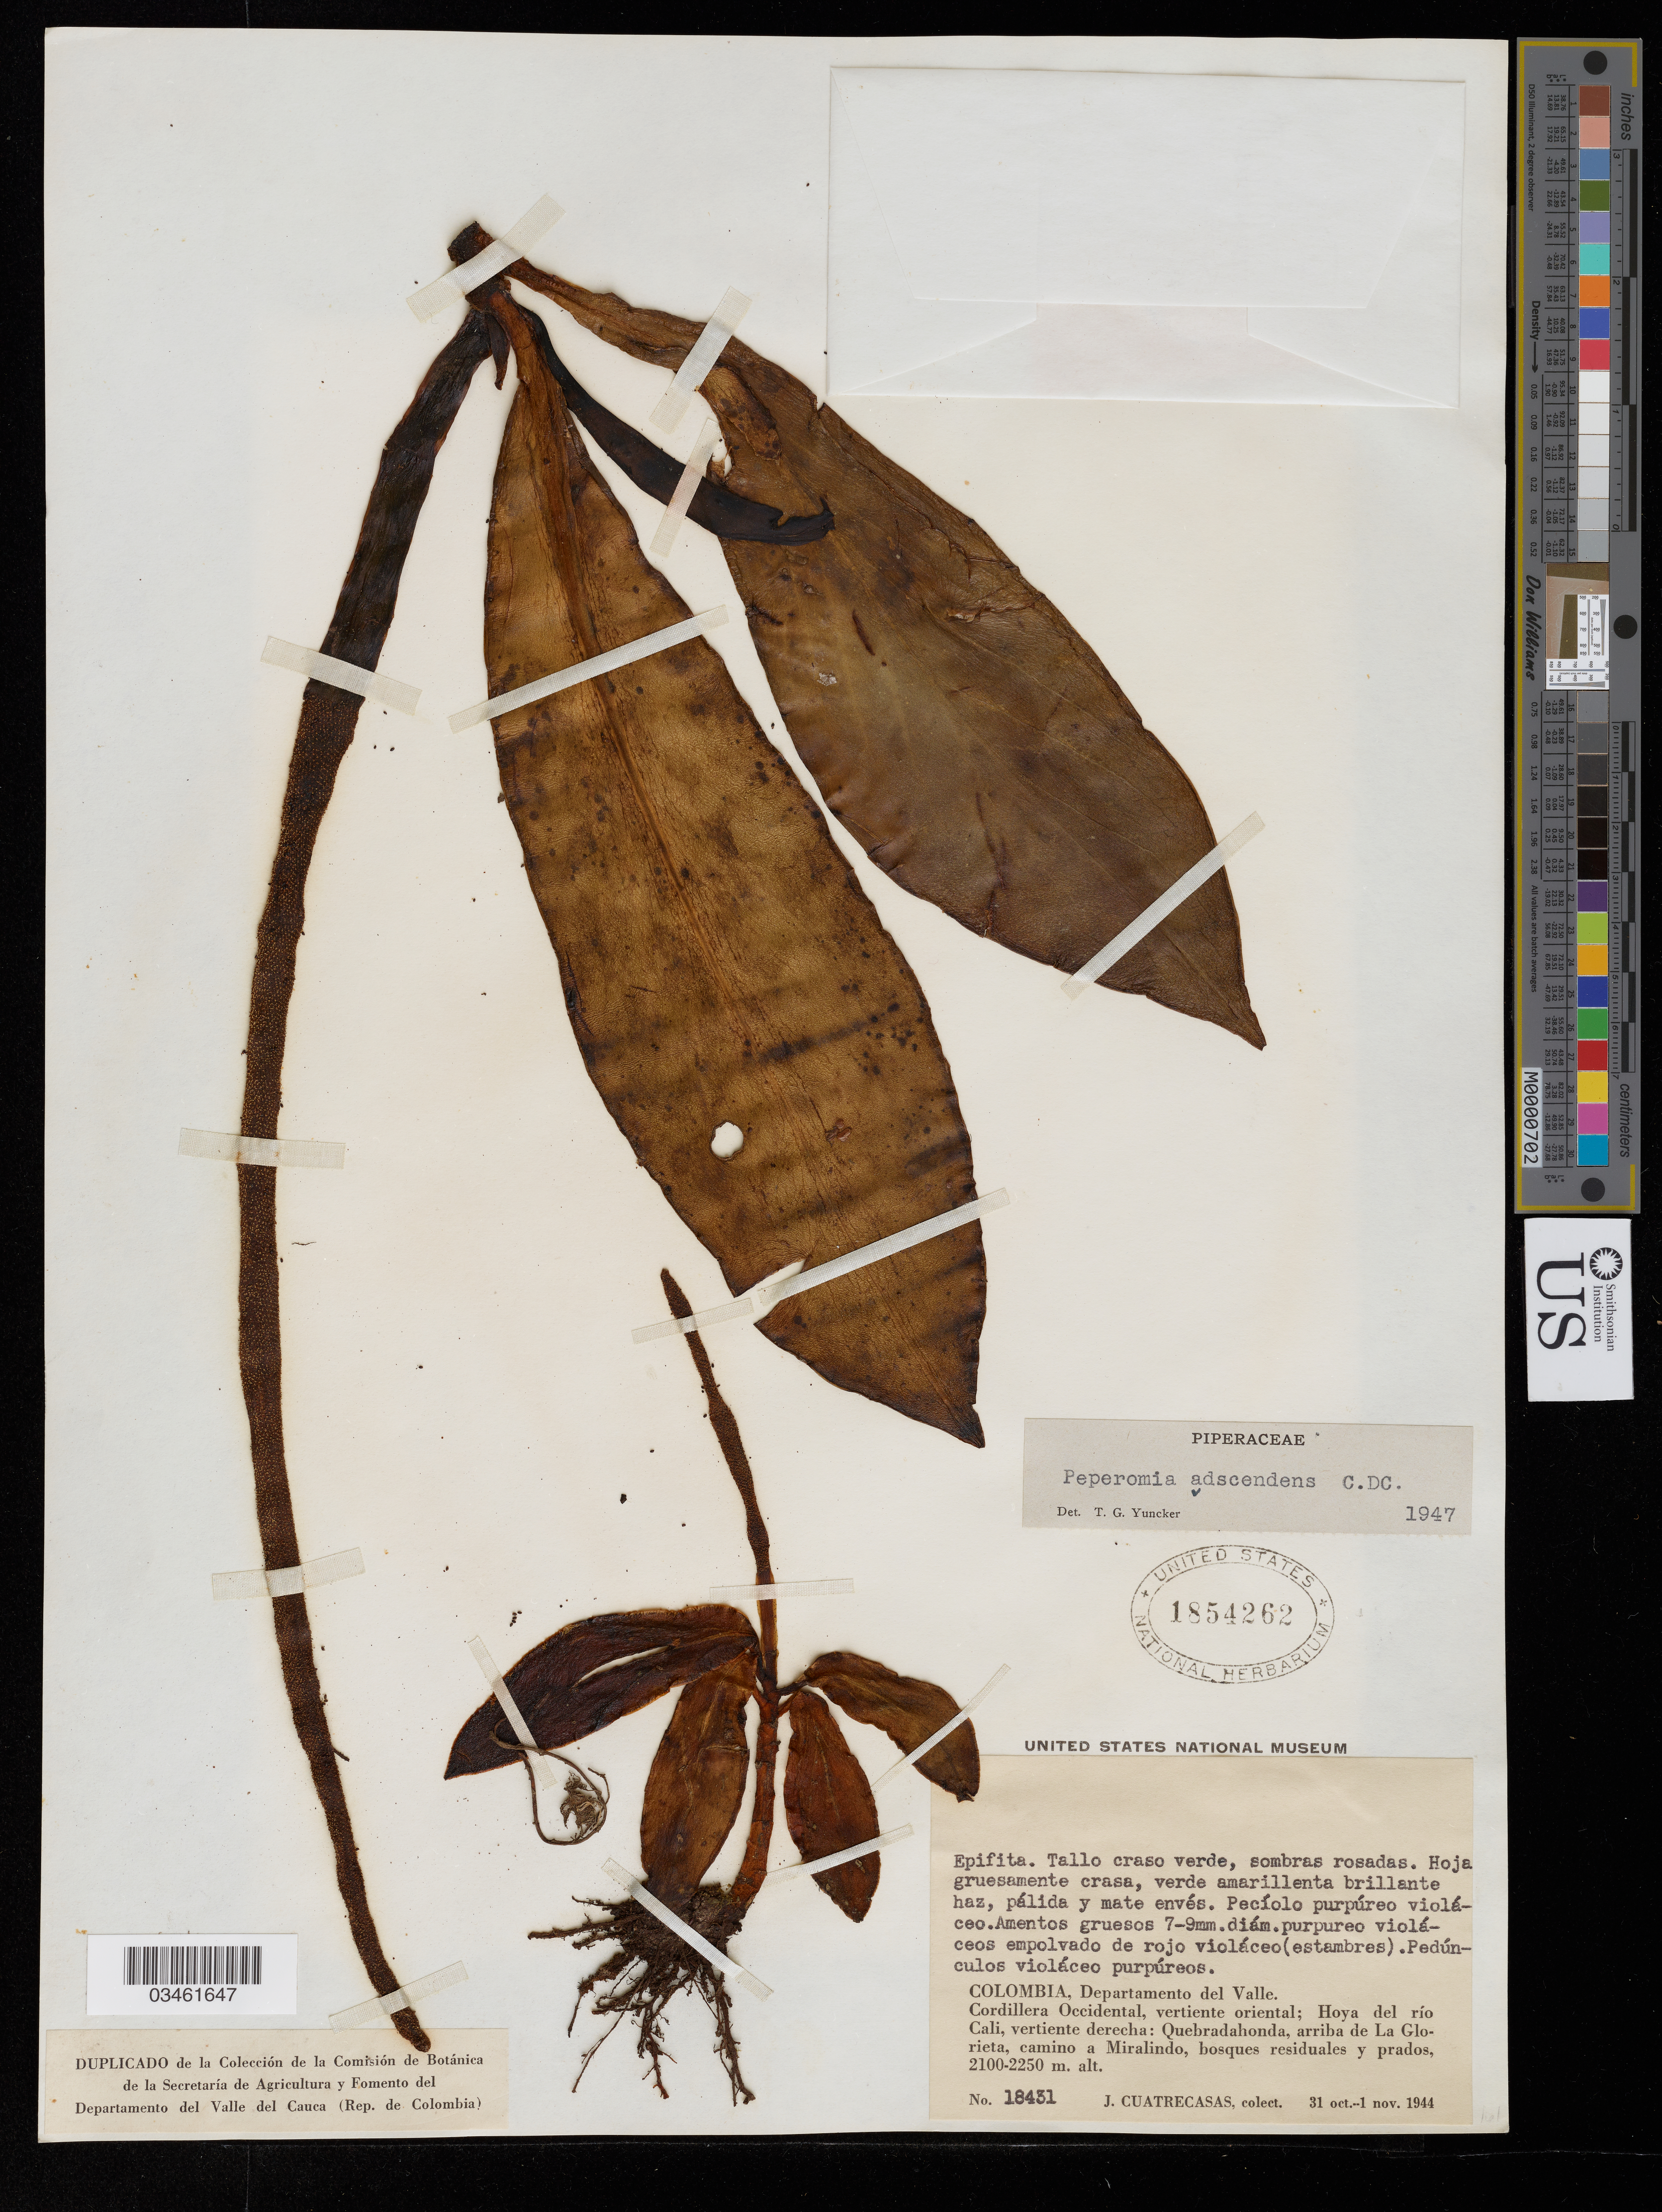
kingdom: Plantae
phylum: Tracheophyta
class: Magnoliopsida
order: Piperales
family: Piperaceae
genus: Peperomia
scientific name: Peperomia adscendens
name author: C. DC.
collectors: J. Cuatrecasas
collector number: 18431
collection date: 1944-10-31/1944-11-01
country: Colombia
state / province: Valle del Cauca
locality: Departamento del Valle. Cordillera Occidental, vertiente oriental; Hoya del río Cali, vertiente derecha: Quebradahonda, arriba de La Glorieta, camino a Miralindo, bosques residuales y prados.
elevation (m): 2100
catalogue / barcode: US 1854262